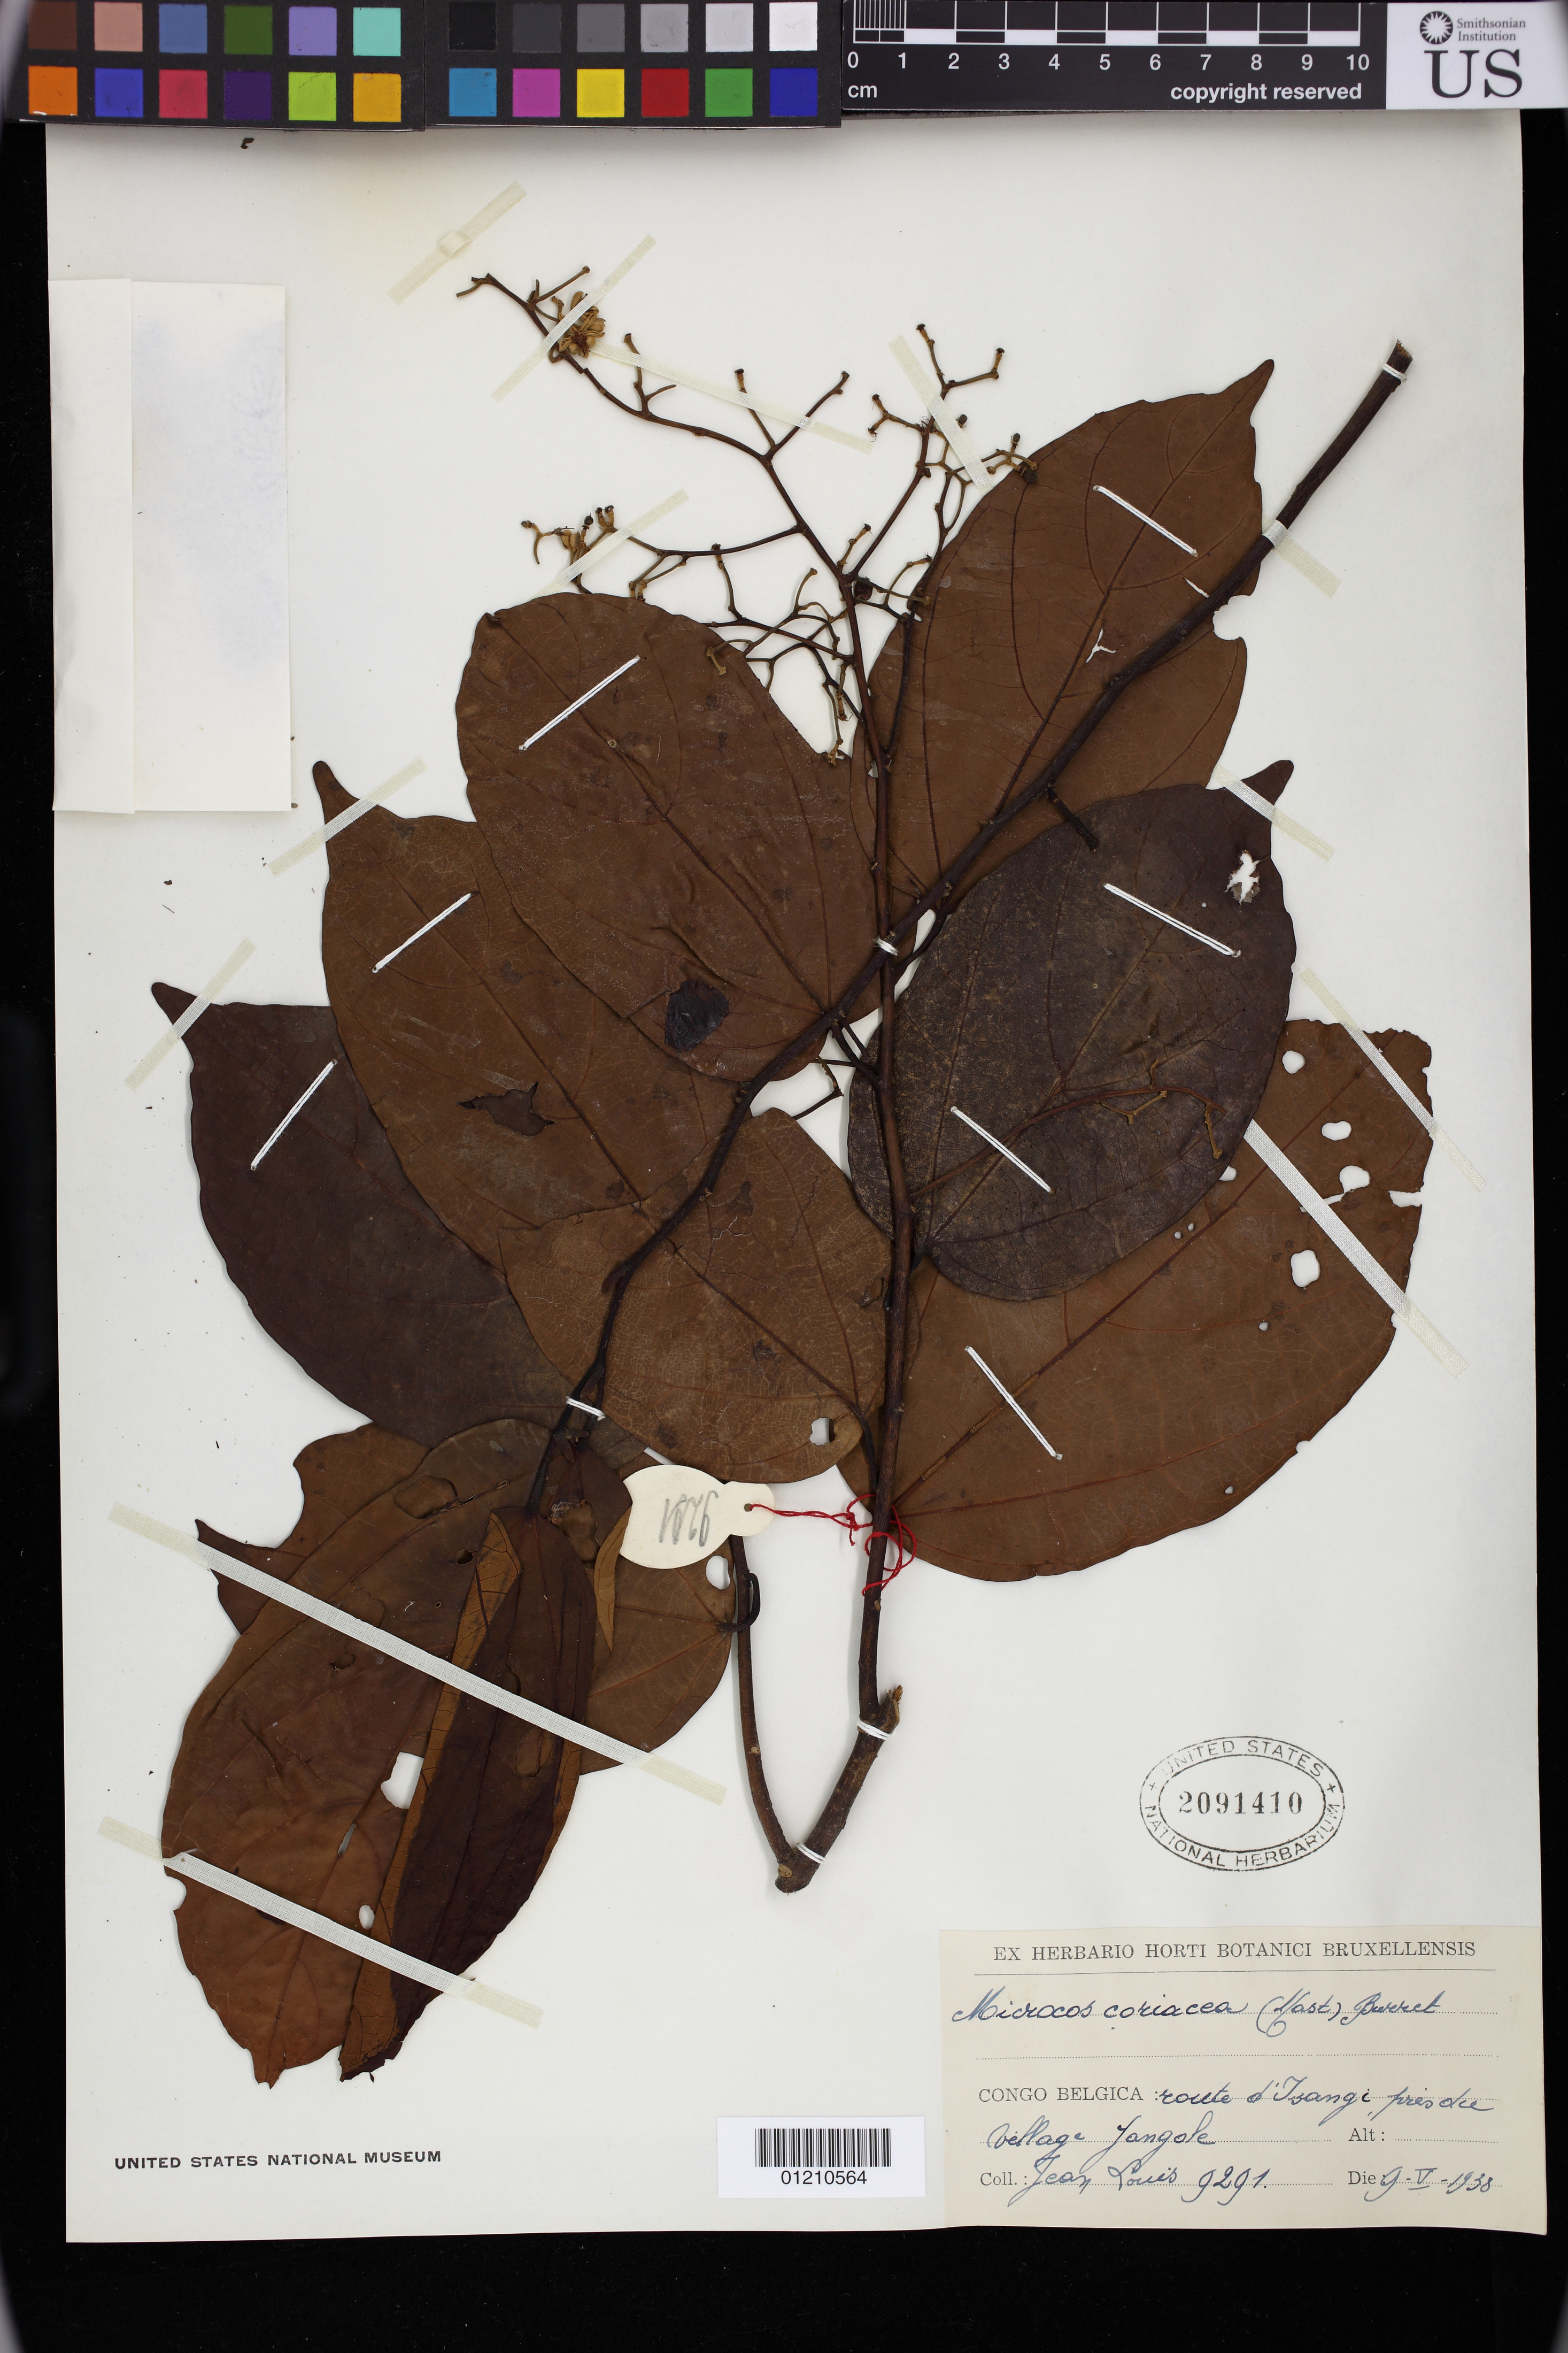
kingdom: Plantae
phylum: Tracheophyta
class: Magnoliopsida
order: Malvales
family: Malvaceae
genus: Microcos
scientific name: Microcos coriacea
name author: (Mast.) Burret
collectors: J. Louis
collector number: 9291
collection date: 1938-05-09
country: Congo, Democratic Republic of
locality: route d'Izangi presdu vellage Jangole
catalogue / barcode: US 2091410